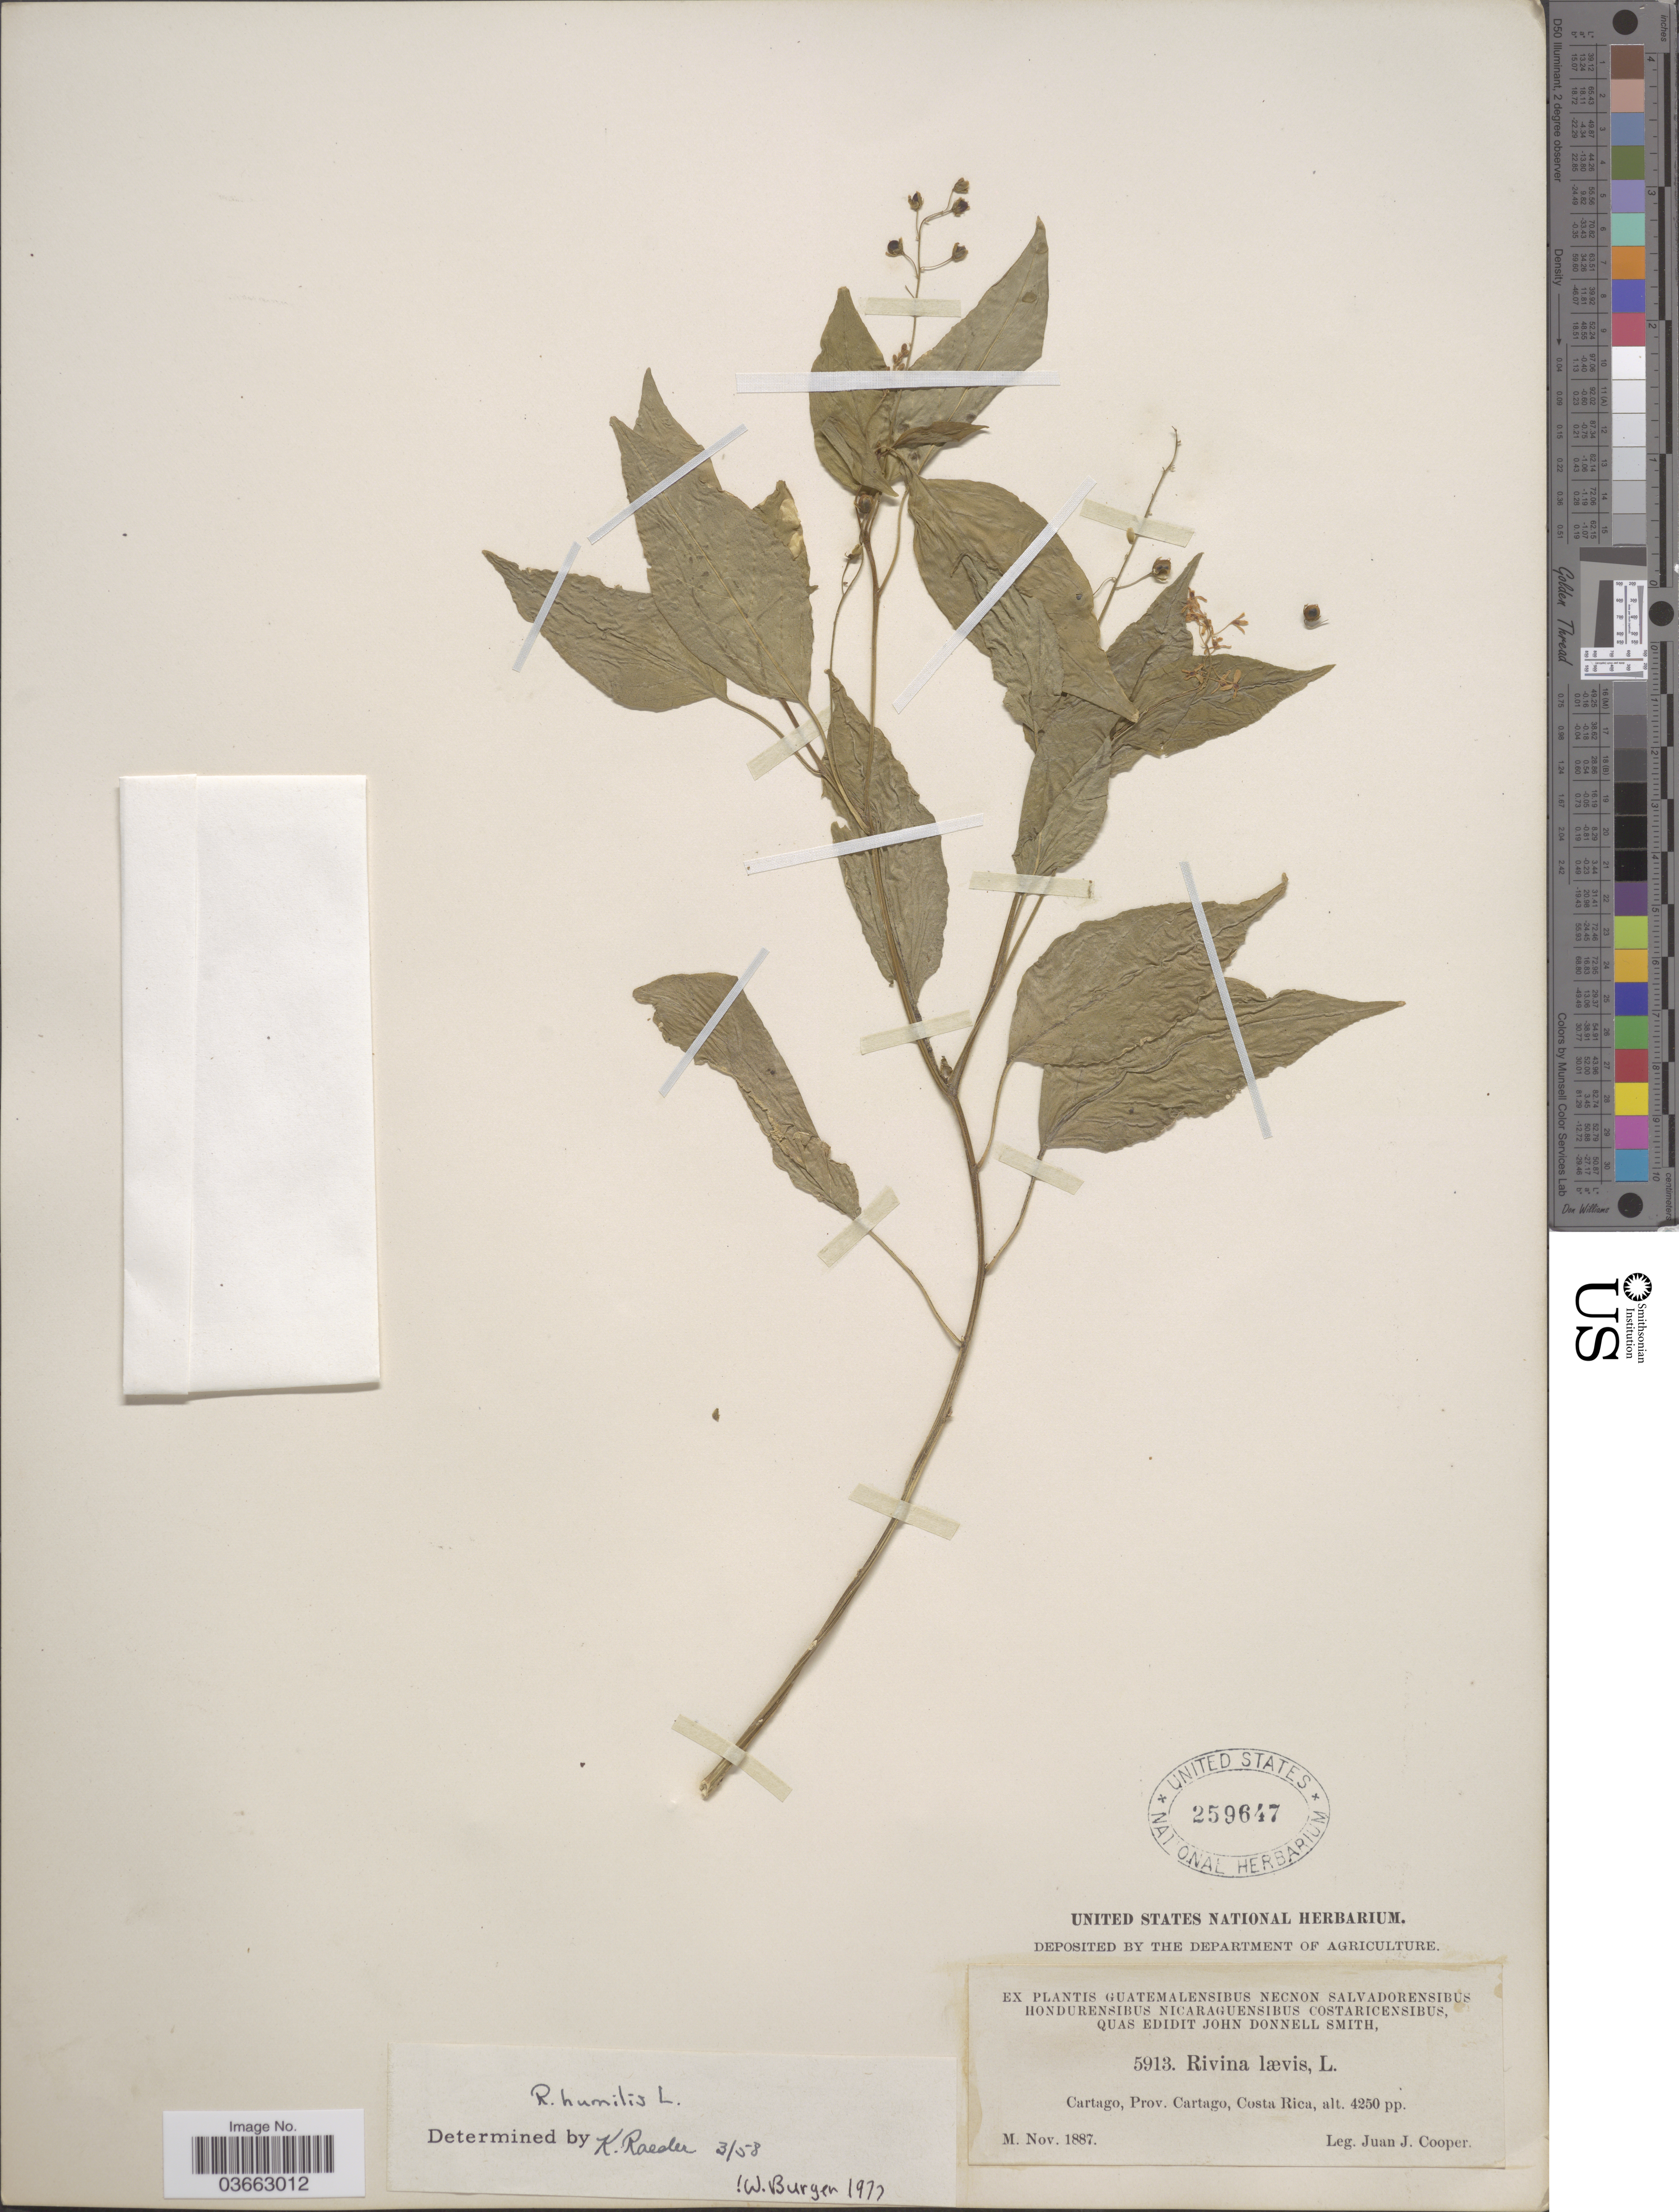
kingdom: Plantae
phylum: Tracheophyta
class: Magnoliopsida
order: Caryophyllales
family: Phytolaccaceae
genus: Rivina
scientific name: Rivina humilis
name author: L.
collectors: J. J. Cooper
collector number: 5913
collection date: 1887-11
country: Costa Rica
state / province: Cartago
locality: Prov. Cartago.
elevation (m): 1295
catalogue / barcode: US 259647